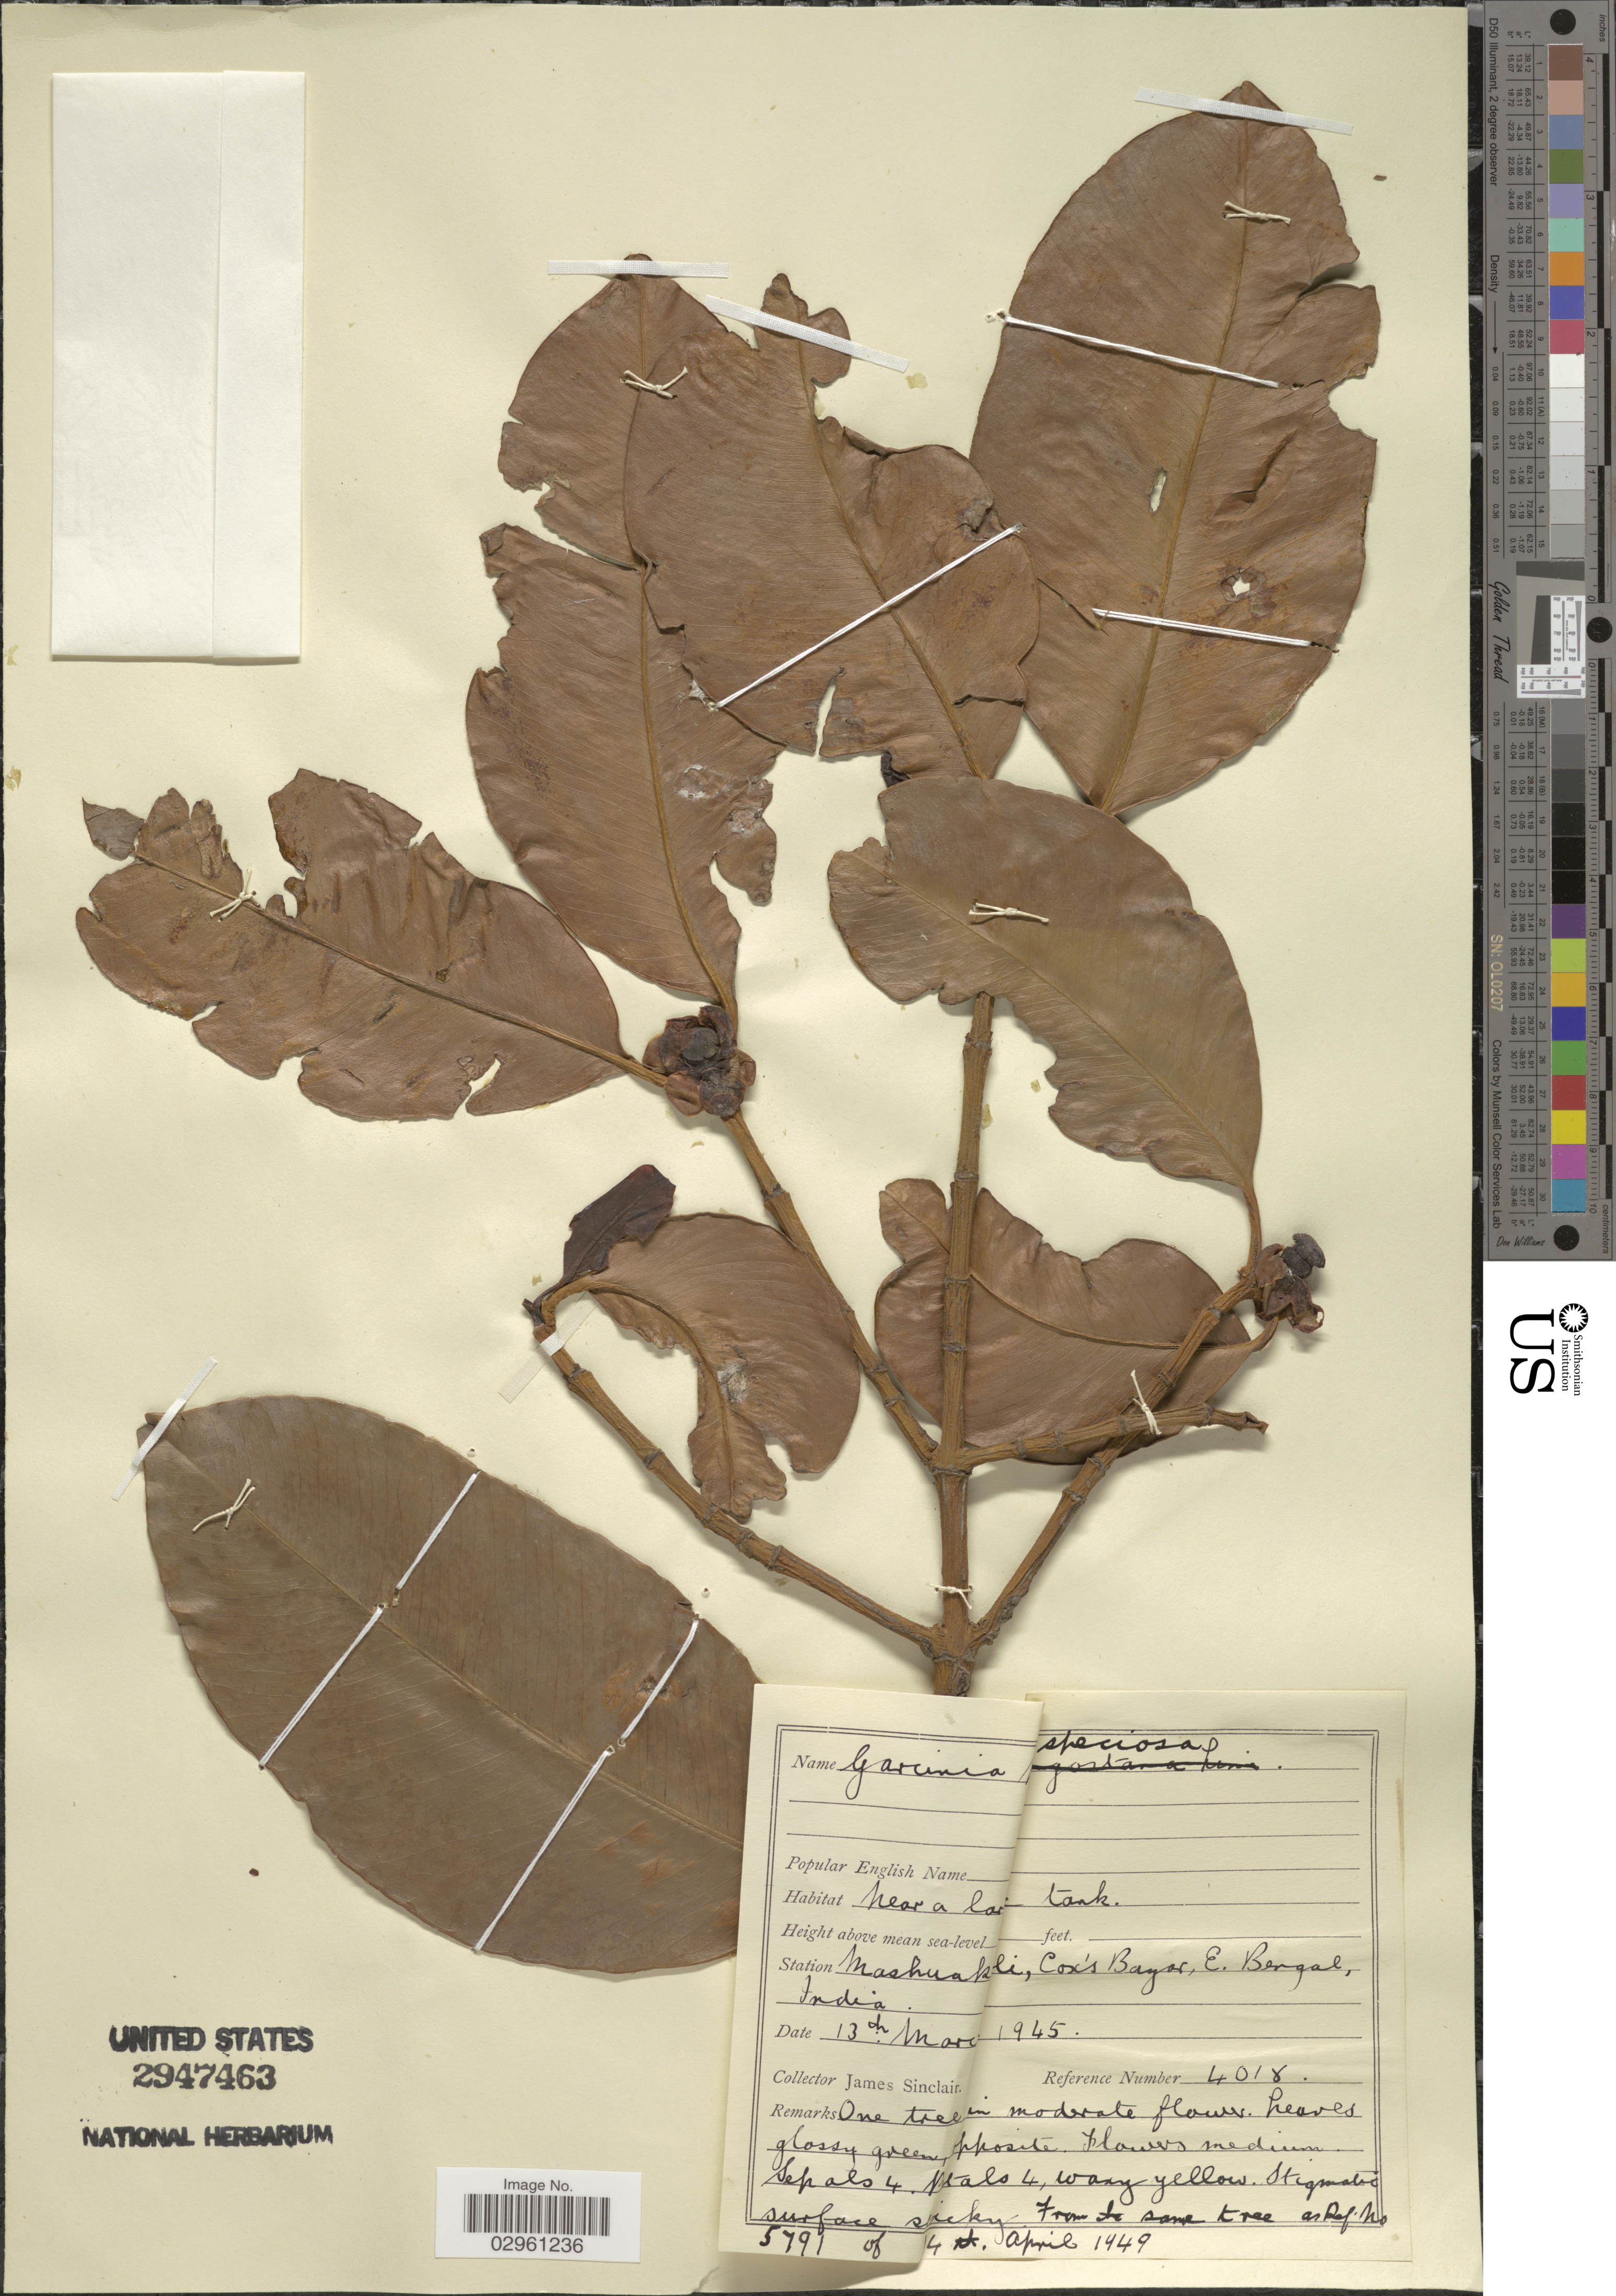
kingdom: Plantae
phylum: Tracheophyta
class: Magnoliopsida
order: Malpighiales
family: Clusiaceae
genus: Garcinia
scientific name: Garcinia speciosa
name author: Wall.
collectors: J. Sinclair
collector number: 4018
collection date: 1945-03-13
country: Bangladesh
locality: Station Mashuak [illegible text]li, Cox's Bazar, E. Bengal, India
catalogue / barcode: US 2947463